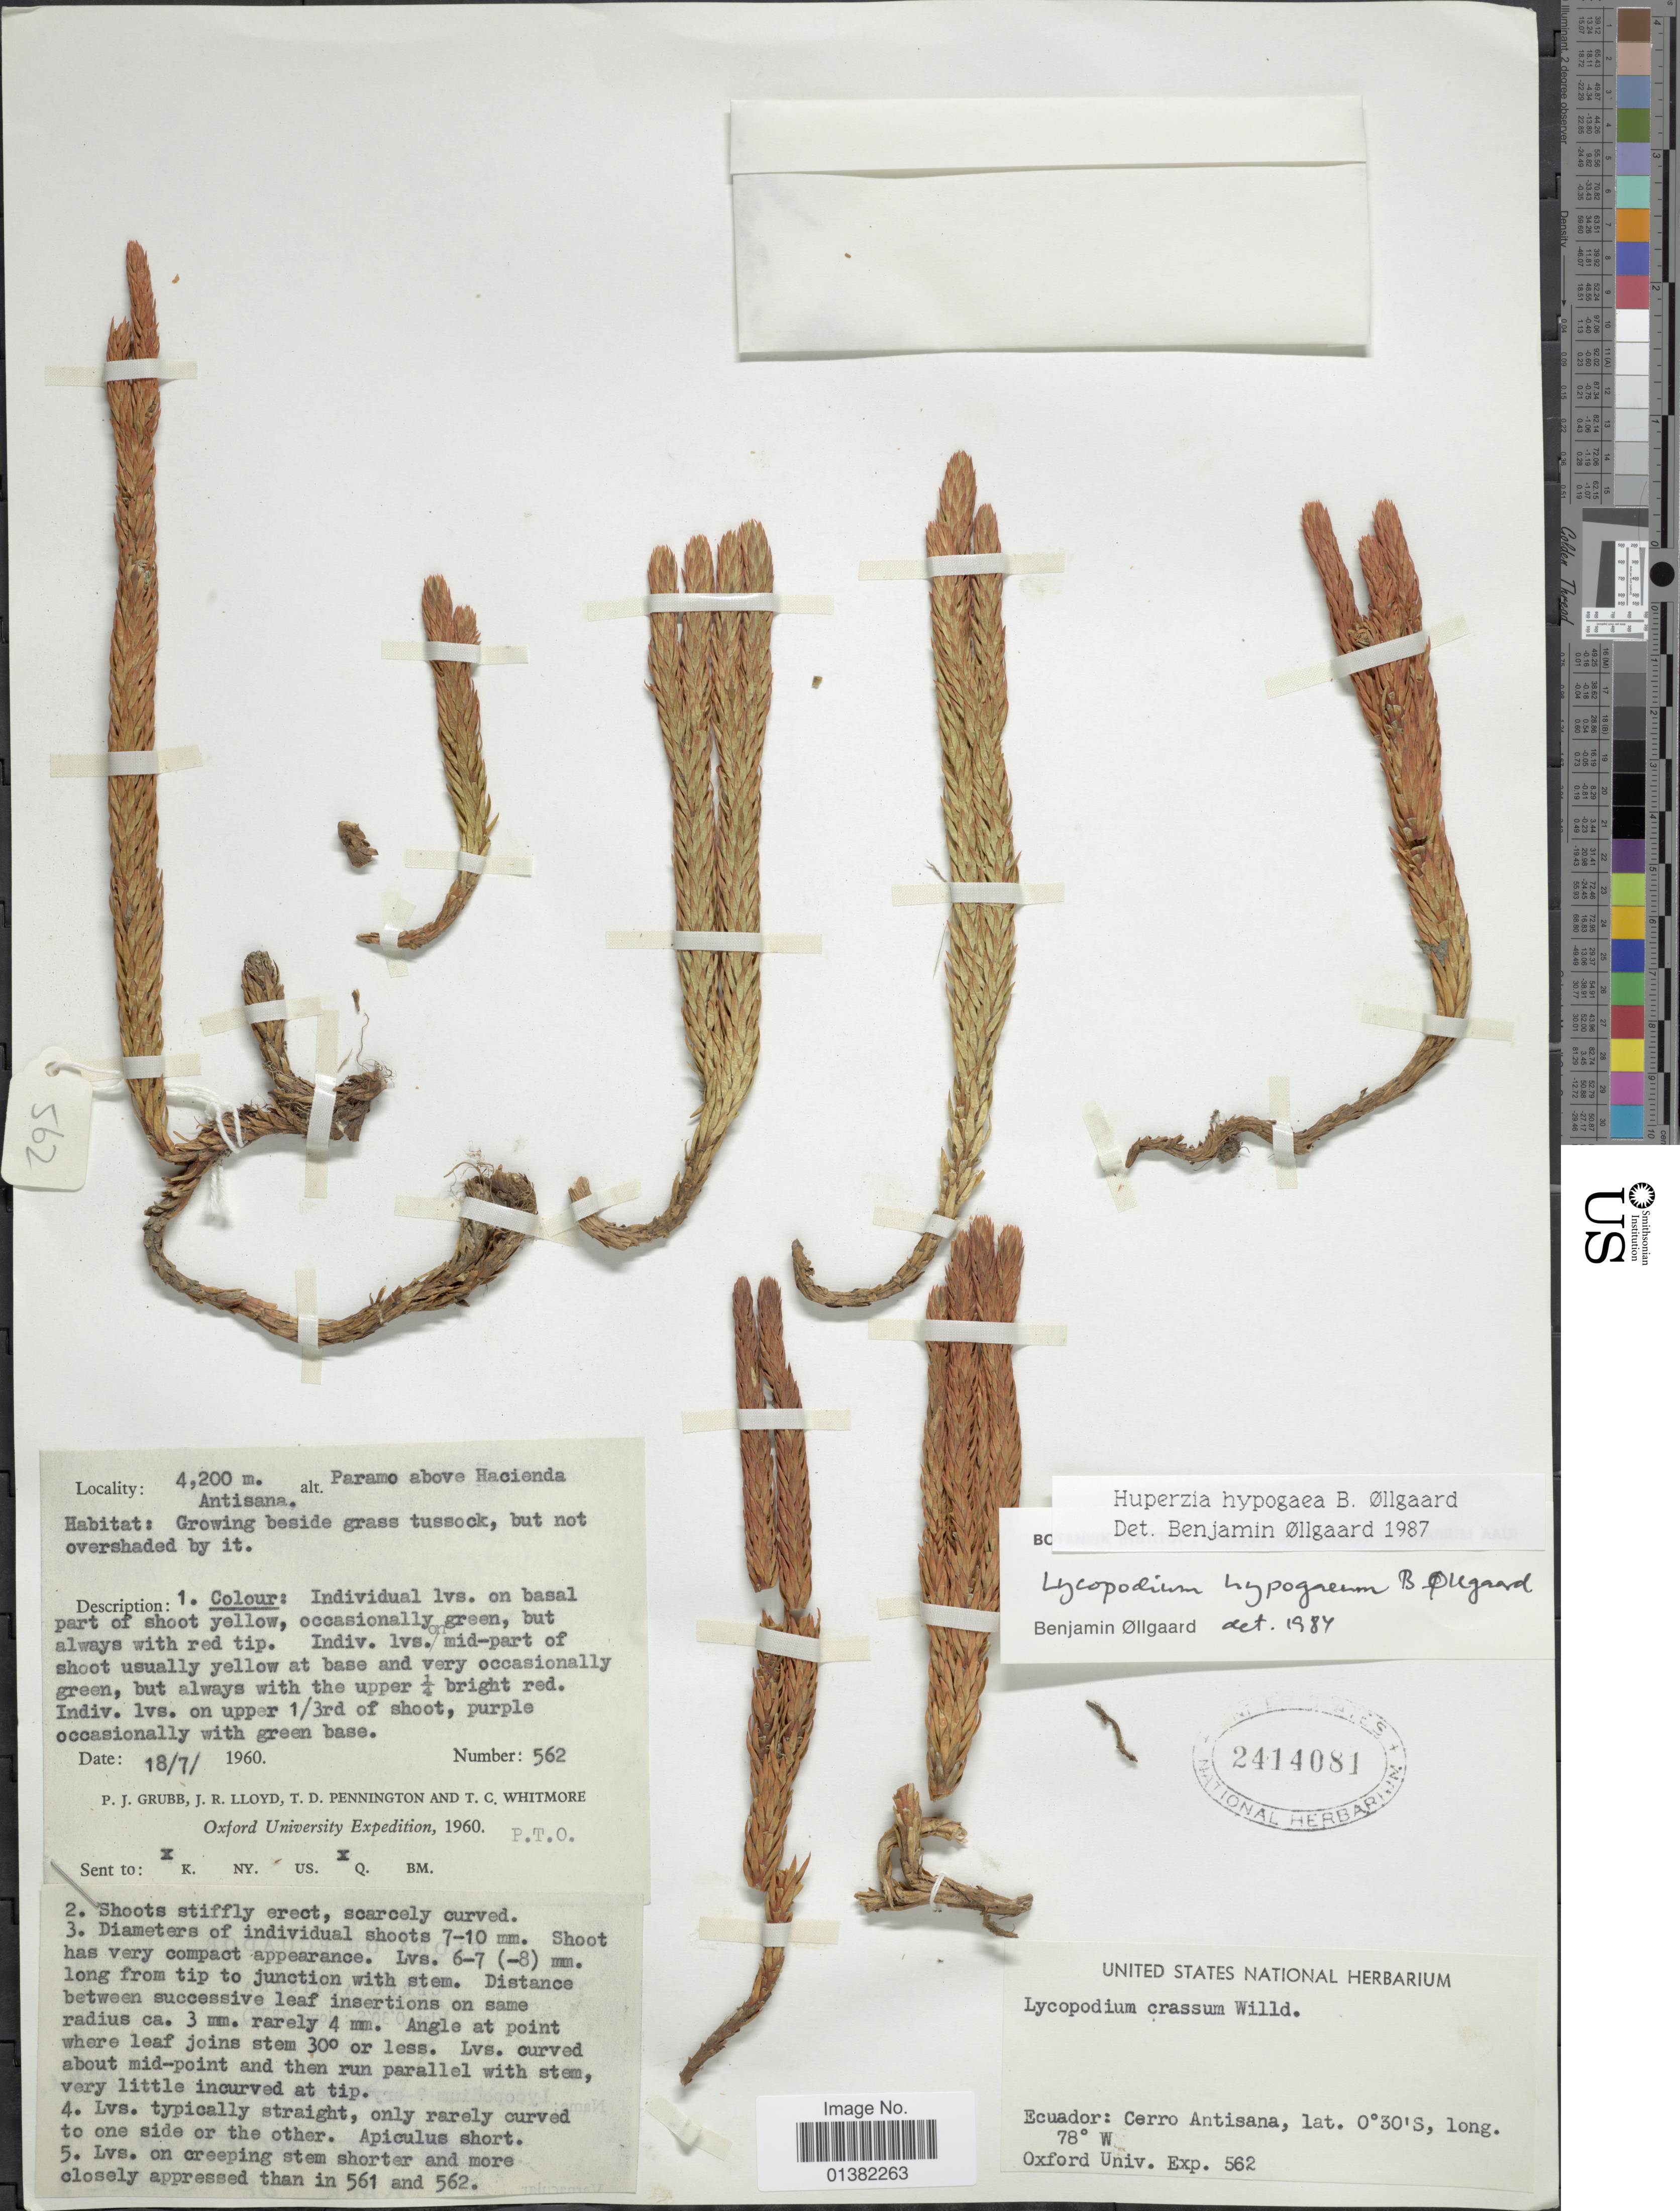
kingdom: Plantae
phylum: Tracheophyta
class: Lycopodiopsida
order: Lycopodiales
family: Lycopodiaceae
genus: Phlegmariurus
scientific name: Phlegmariurus hypogaeus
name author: (B. Øllg.) B. Øllg.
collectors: P. J. Grubb, J. R. Lloyd, T. D. Pennington & T. C. Whitmore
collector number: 562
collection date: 1960-07-18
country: Ecuador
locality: Paramo above Hacienda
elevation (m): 4200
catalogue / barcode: US 2414081